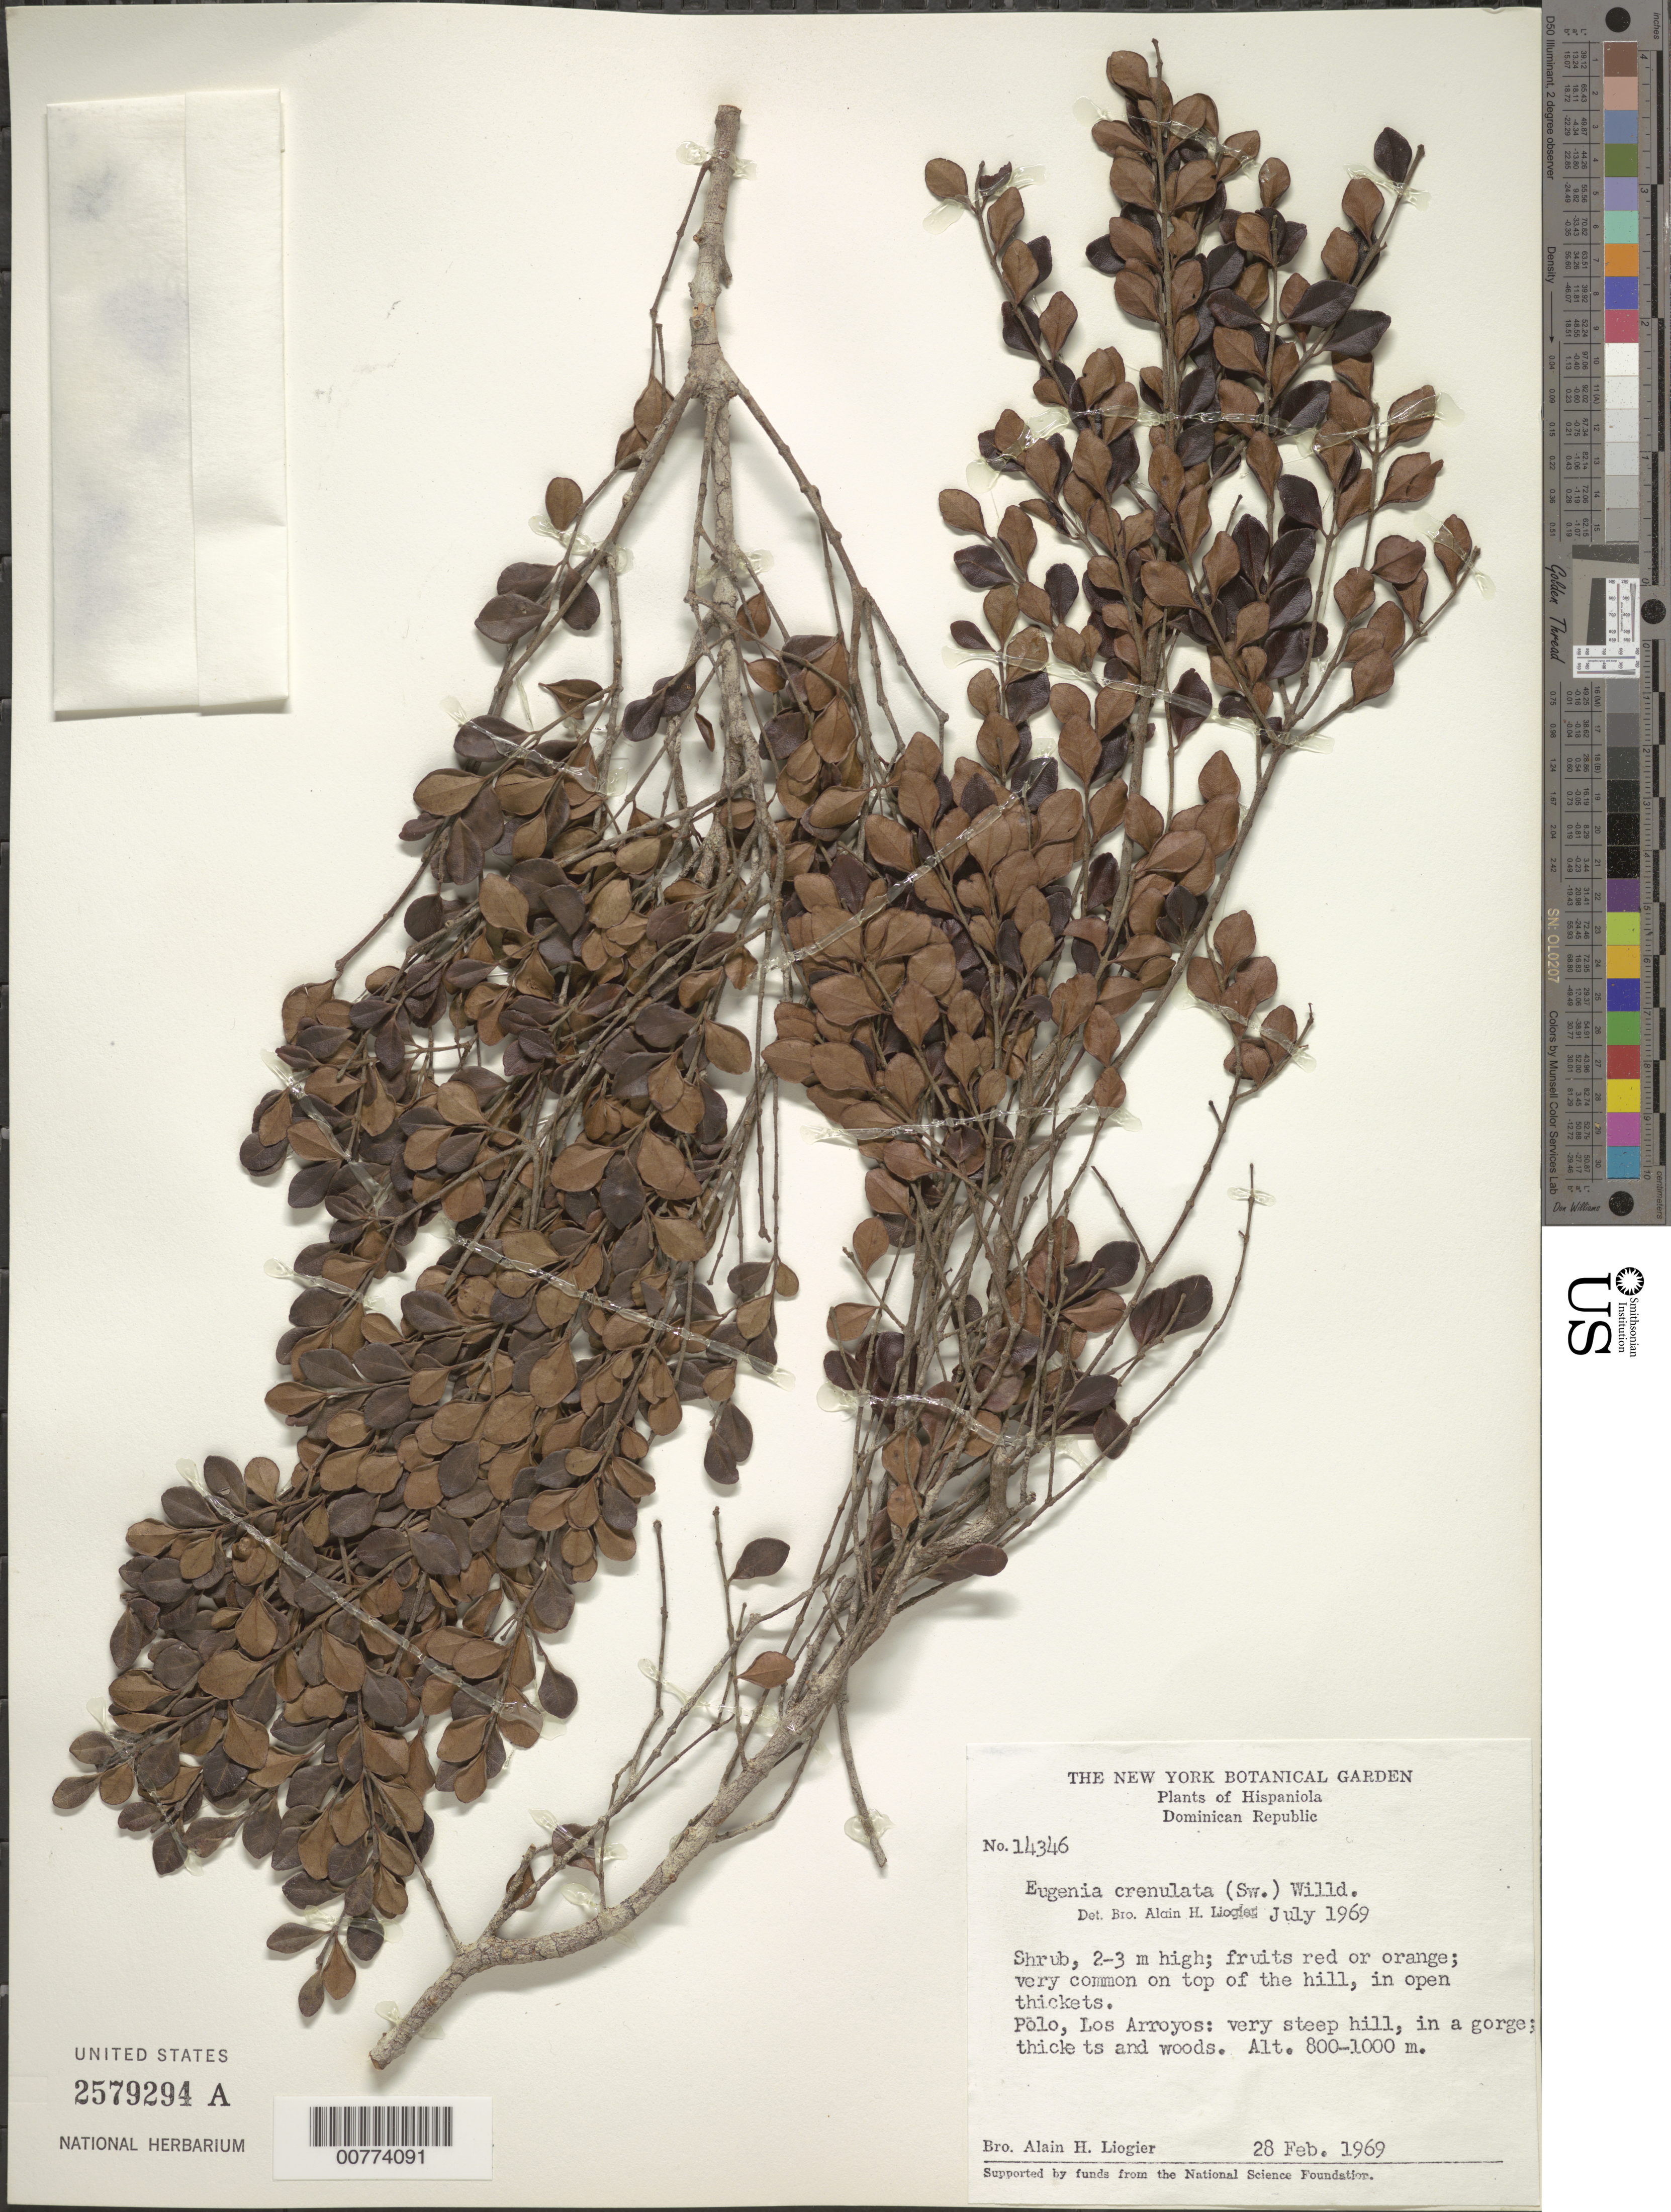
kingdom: Plantae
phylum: Tracheophyta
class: Magnoliopsida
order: Myrtales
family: Myrtaceae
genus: Eugenia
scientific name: Eugenia crenulata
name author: (Sw.) Willd.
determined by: Liogier, Alain H.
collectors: A. H. Liogier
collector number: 14346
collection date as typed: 28 Feb 1969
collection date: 1969-02-28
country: Dominican Republic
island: Hispaniola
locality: Polo, Los Arroyos.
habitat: In a gorge, thickets and woods.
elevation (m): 800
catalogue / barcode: US 2579294A